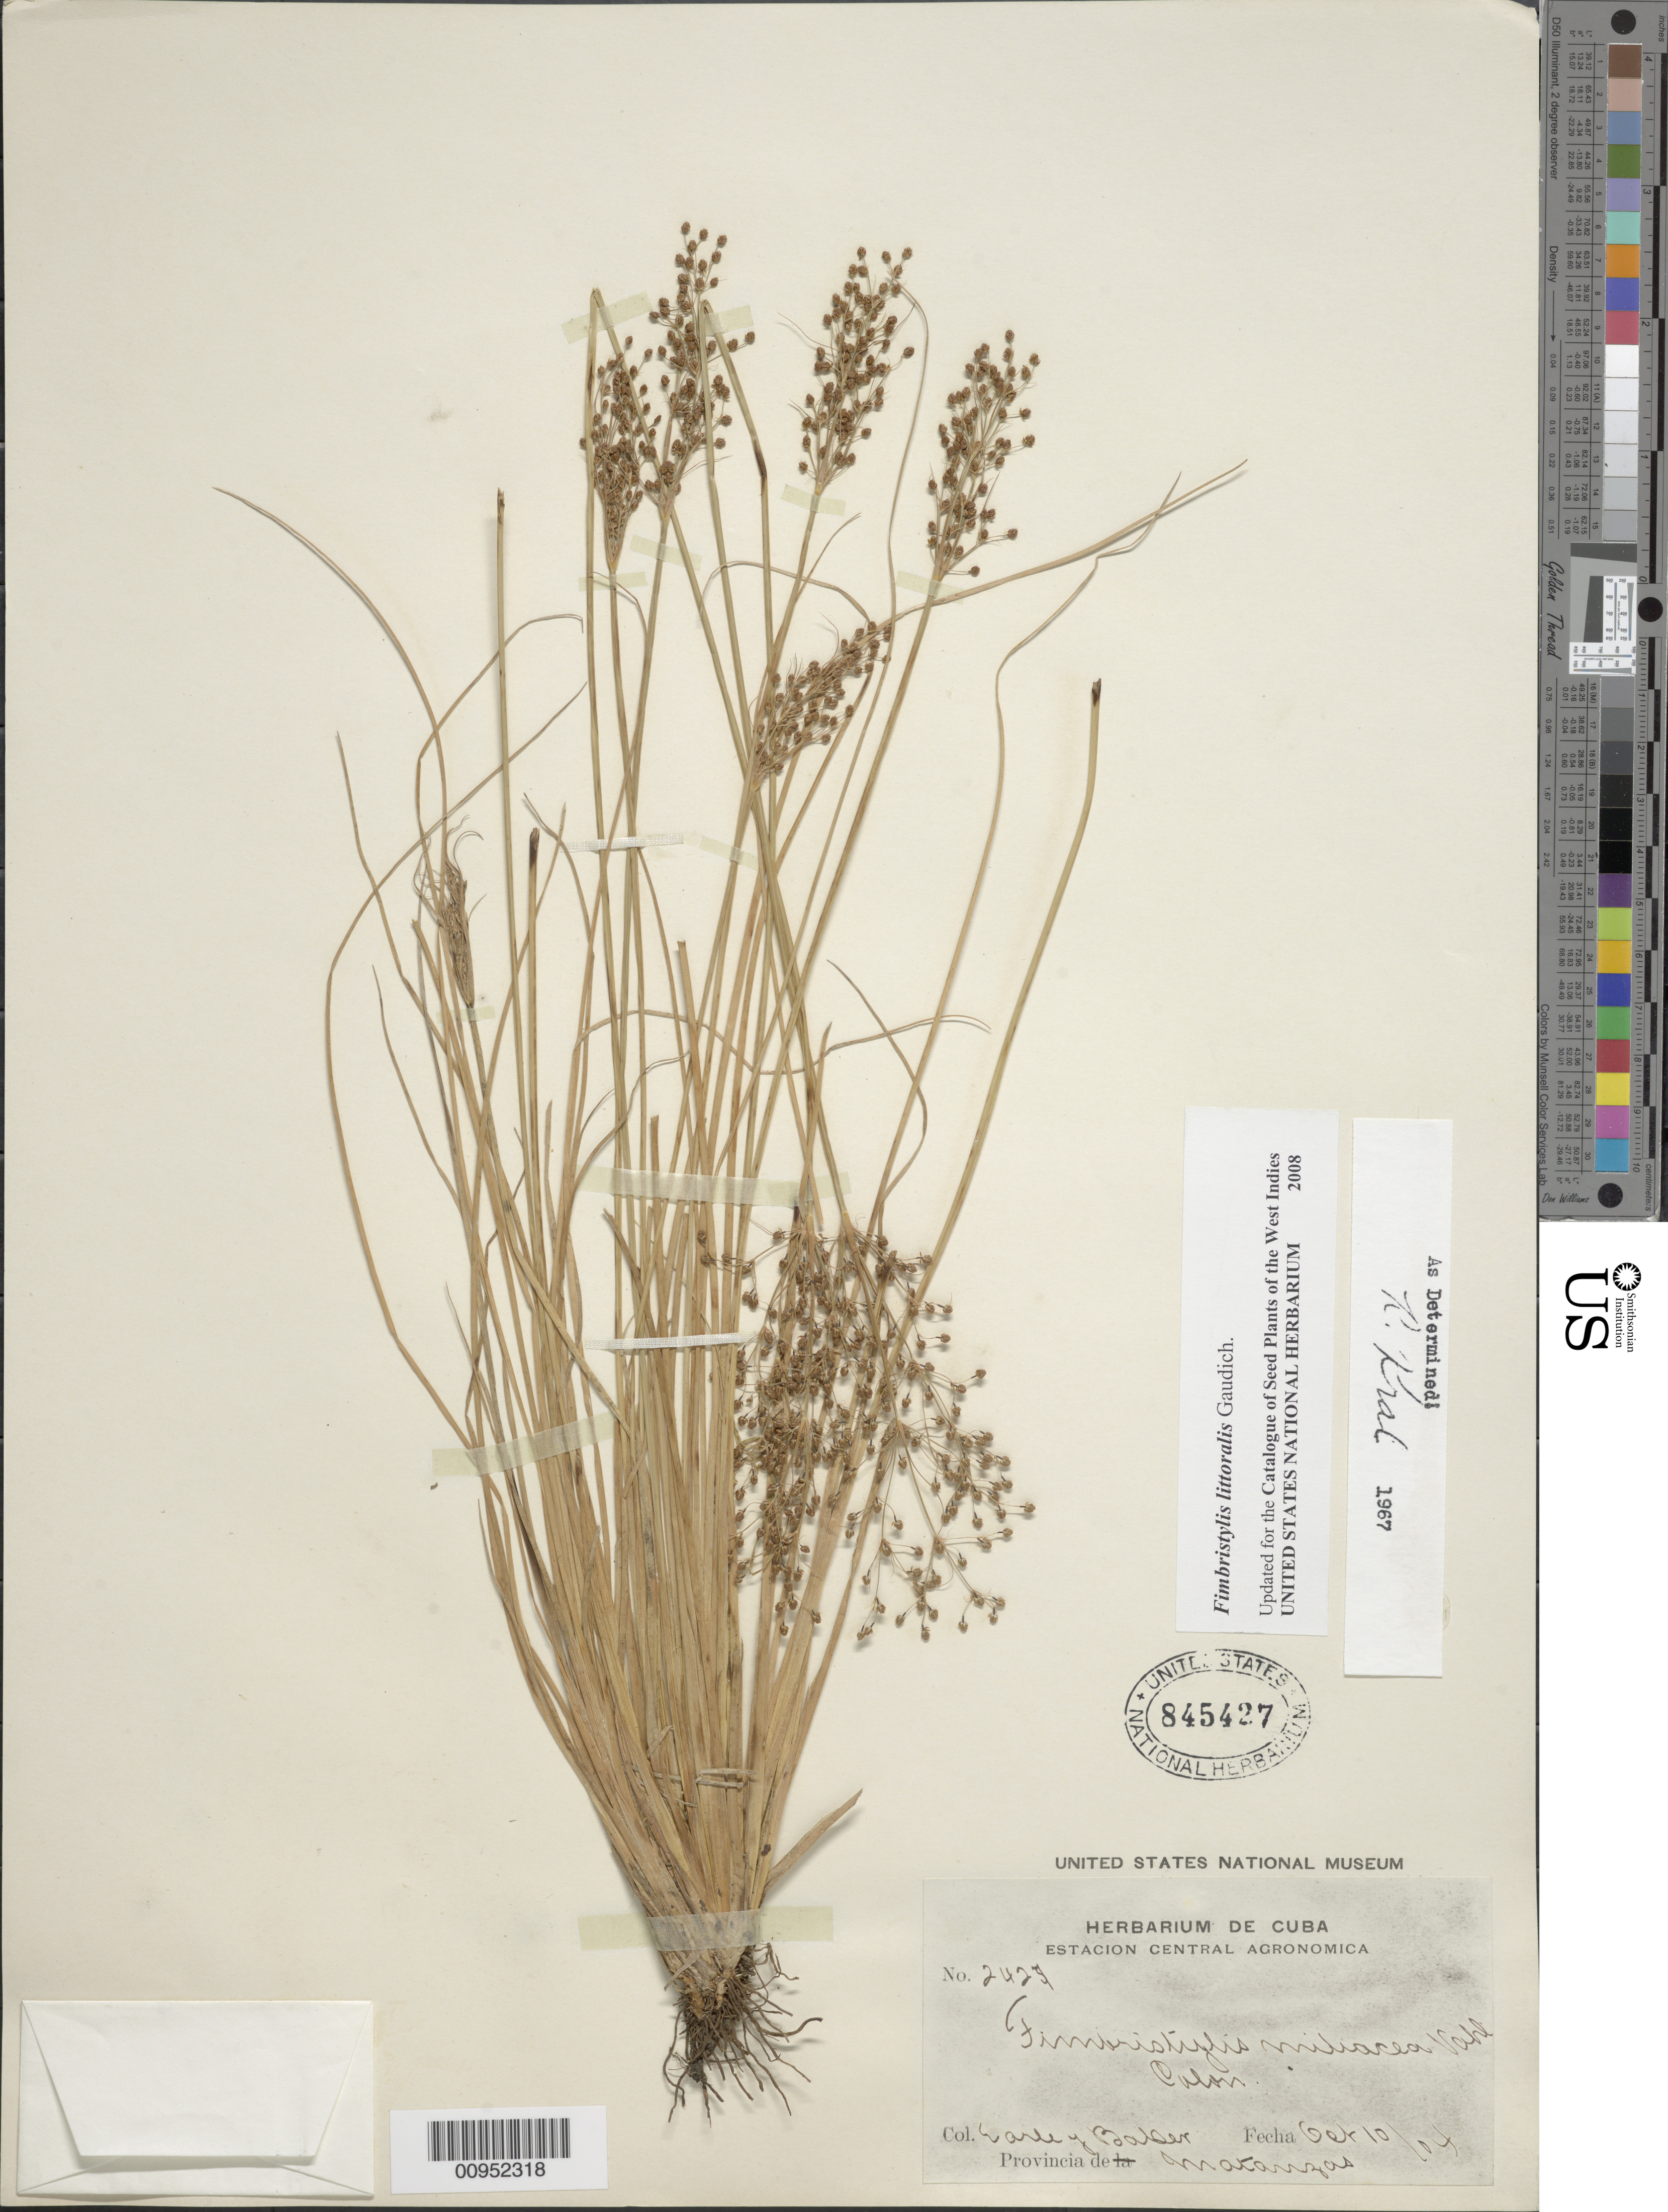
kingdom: Plantae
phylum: Tracheophyta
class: Liliopsida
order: Poales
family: Cyperaceae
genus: Fimbristylis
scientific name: Fimbristylis littoralis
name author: Gaudich.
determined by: Strong, M. T., (US), Smithsonian Institution - National Museum of Natural History (UNITED STATES)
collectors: -. Earle & -- Baker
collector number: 2427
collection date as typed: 10 Oct 1904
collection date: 1904-10-10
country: Cuba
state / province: Matanzas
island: Cuba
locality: Colon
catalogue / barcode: US 845427